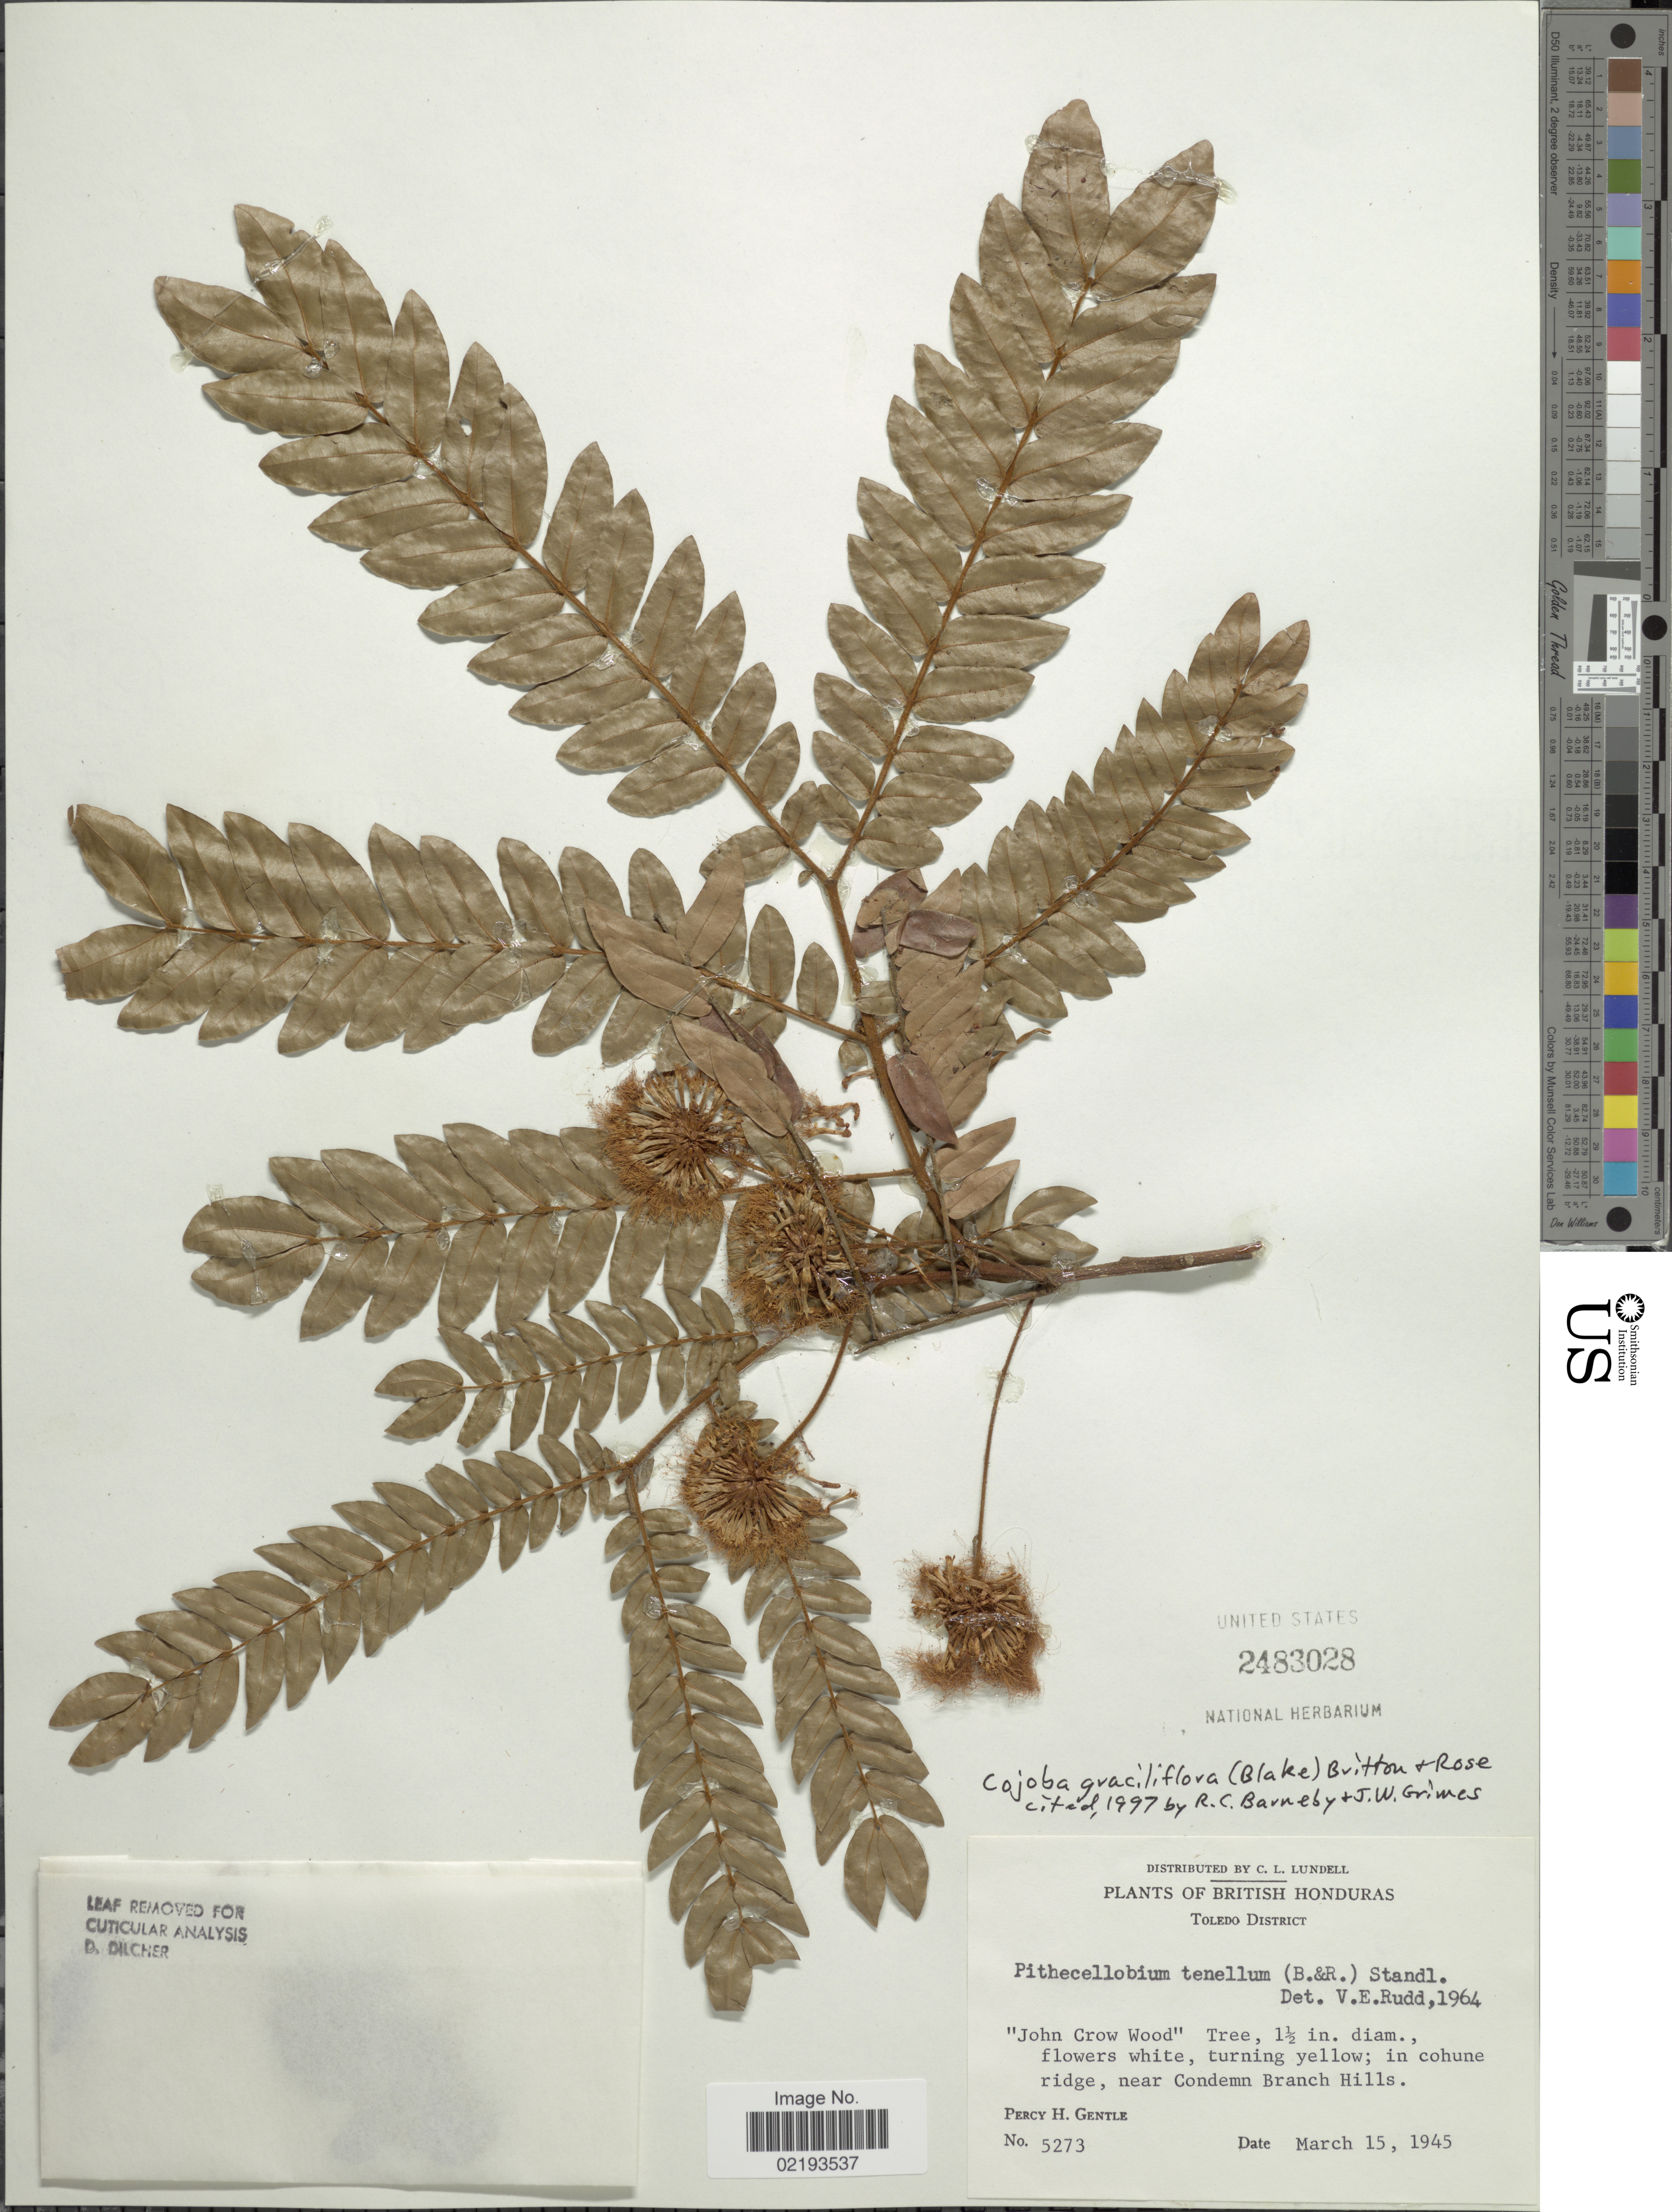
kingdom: Plantae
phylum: Tracheophyta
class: Magnoliopsida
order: Fabales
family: Fabaceae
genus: Cojoba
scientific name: Cojoba graciliflora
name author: (S.F. Blake) Britton & Rose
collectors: P. H. Gentle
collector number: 5273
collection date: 1945-03-15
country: Belize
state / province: Toledo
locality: British Honduras, Toledo District, 'John Crow Wood'; in cohune ridge, near Condemn Branch Hills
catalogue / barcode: US 2483028